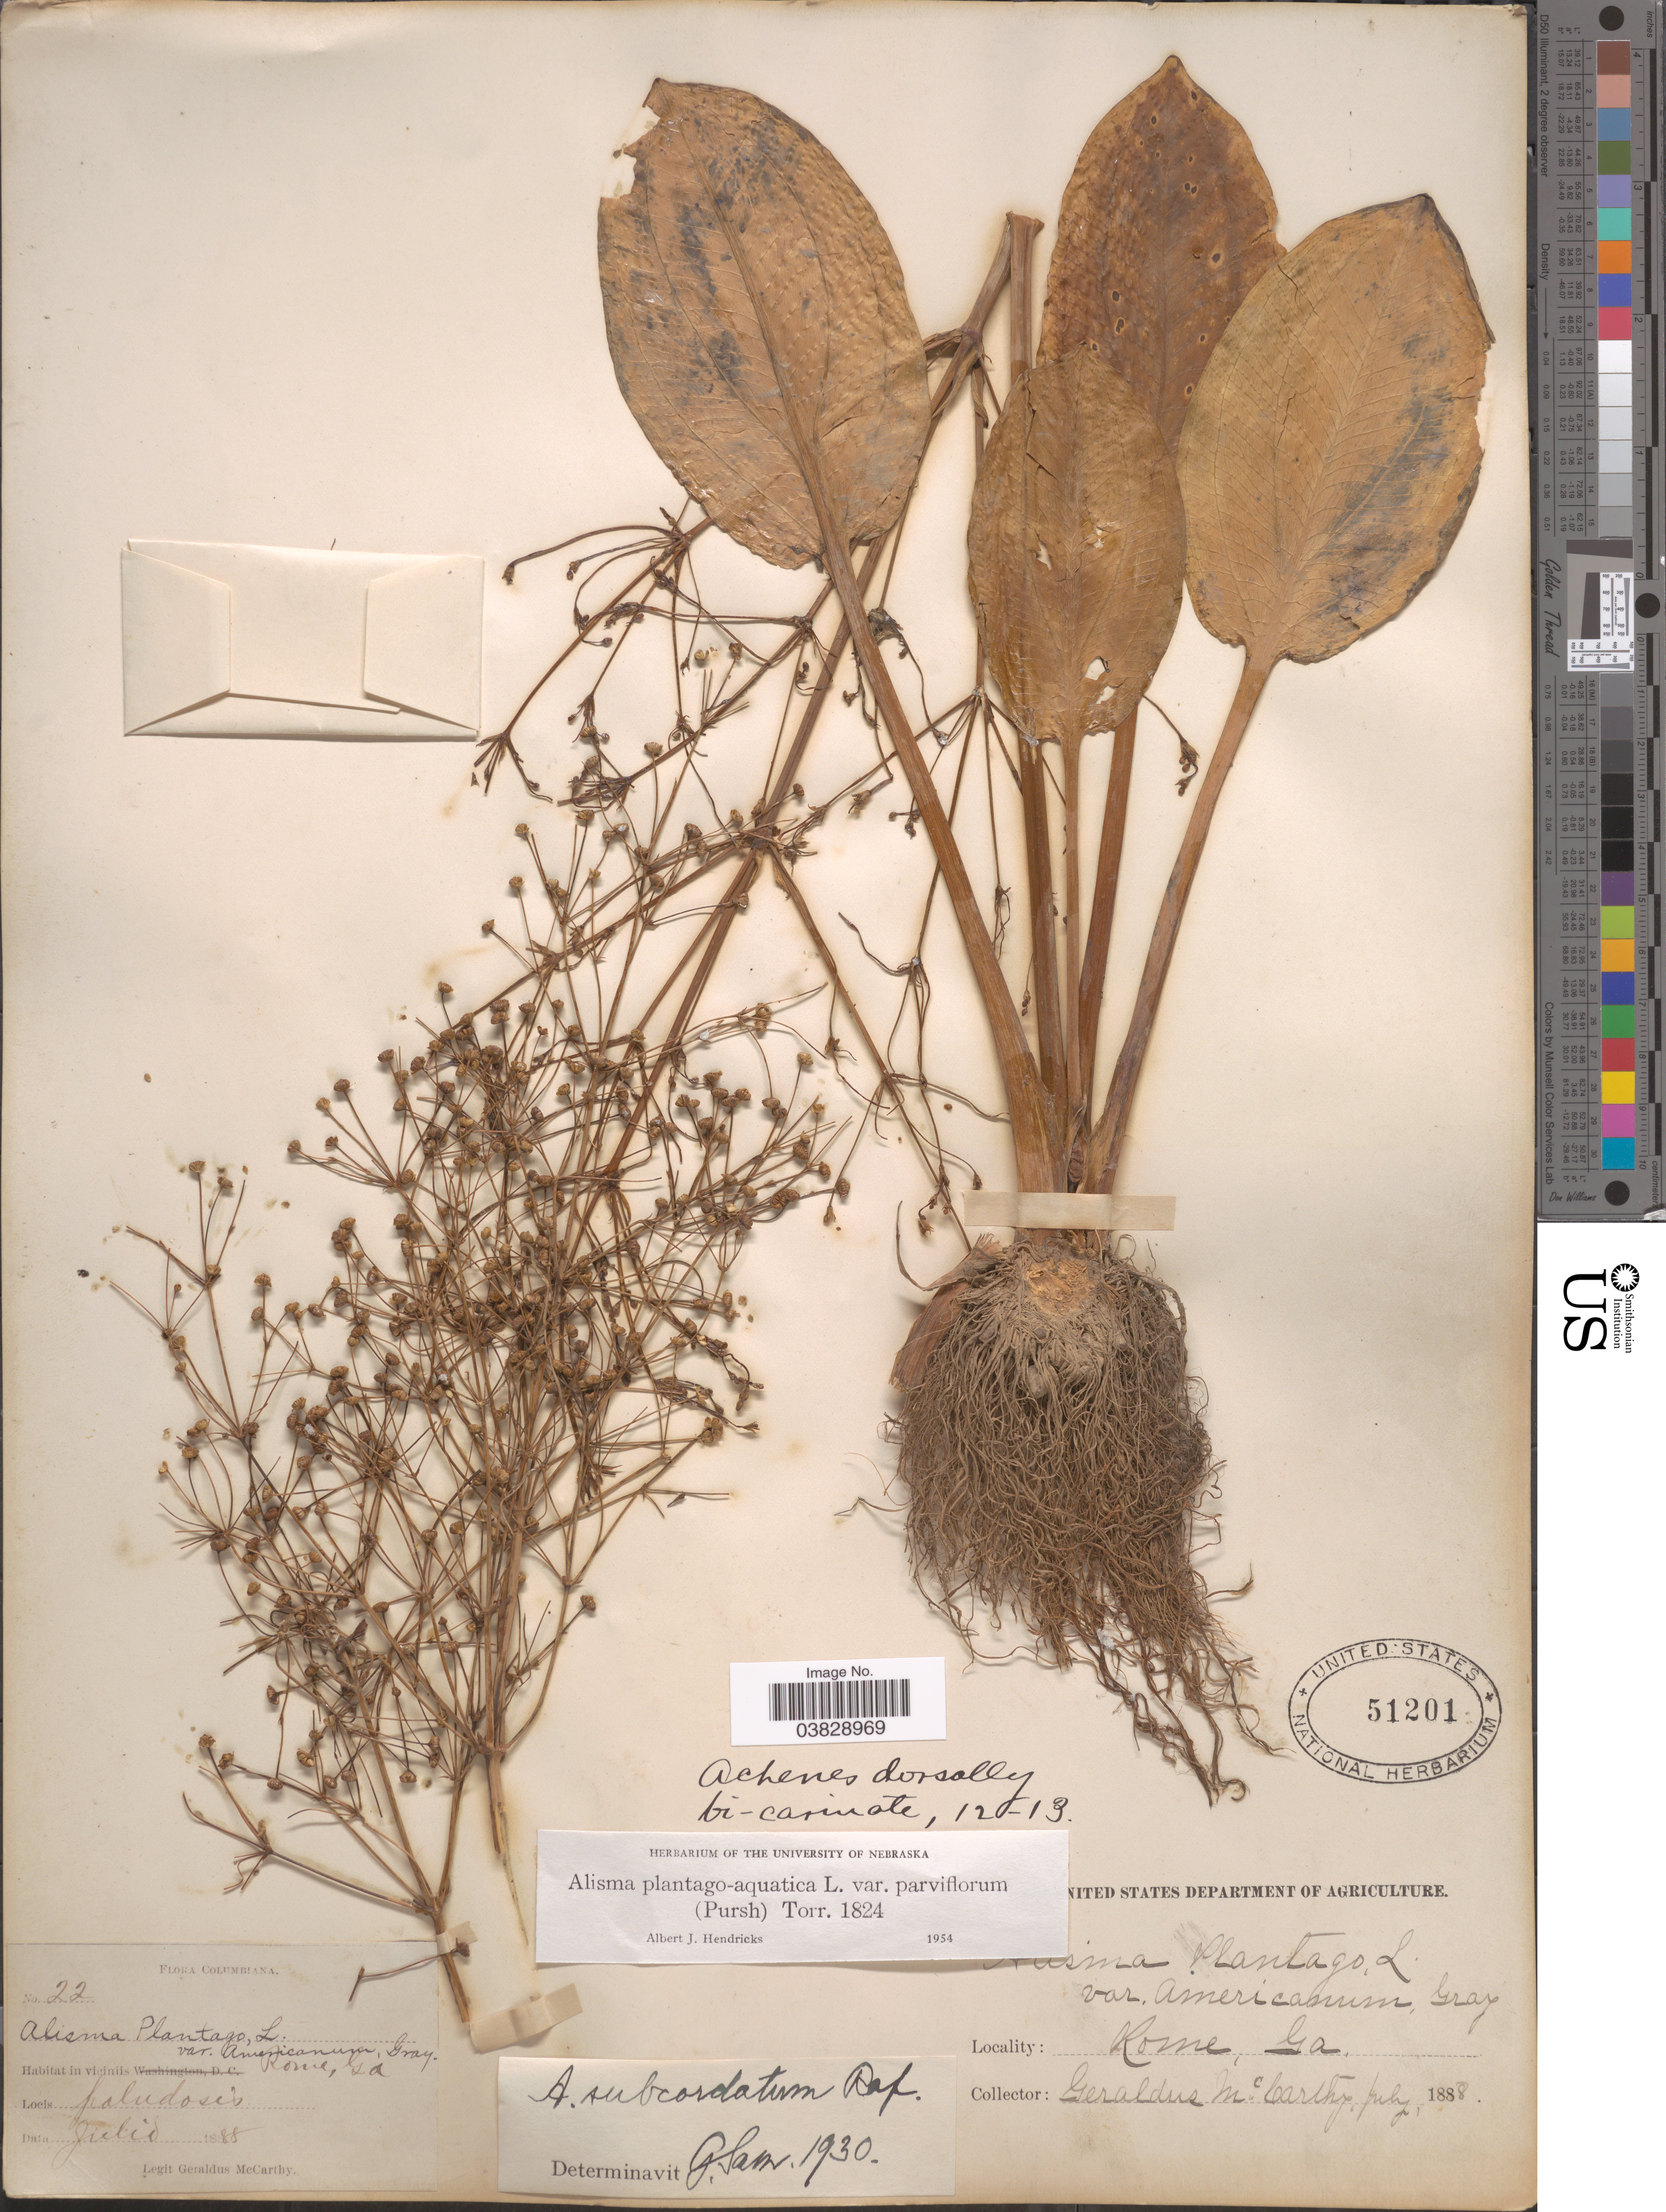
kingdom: Plantae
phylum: Tracheophyta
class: Liliopsida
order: Alismatales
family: Alismataceae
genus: Alisma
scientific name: Alisma plantago-aquatica var. parviflorum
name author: (Pursh) Torr.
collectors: M. McCarthy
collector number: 22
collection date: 1888-07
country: United States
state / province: Georgia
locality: In viciniis Rome. Paludosis.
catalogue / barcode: US 51201